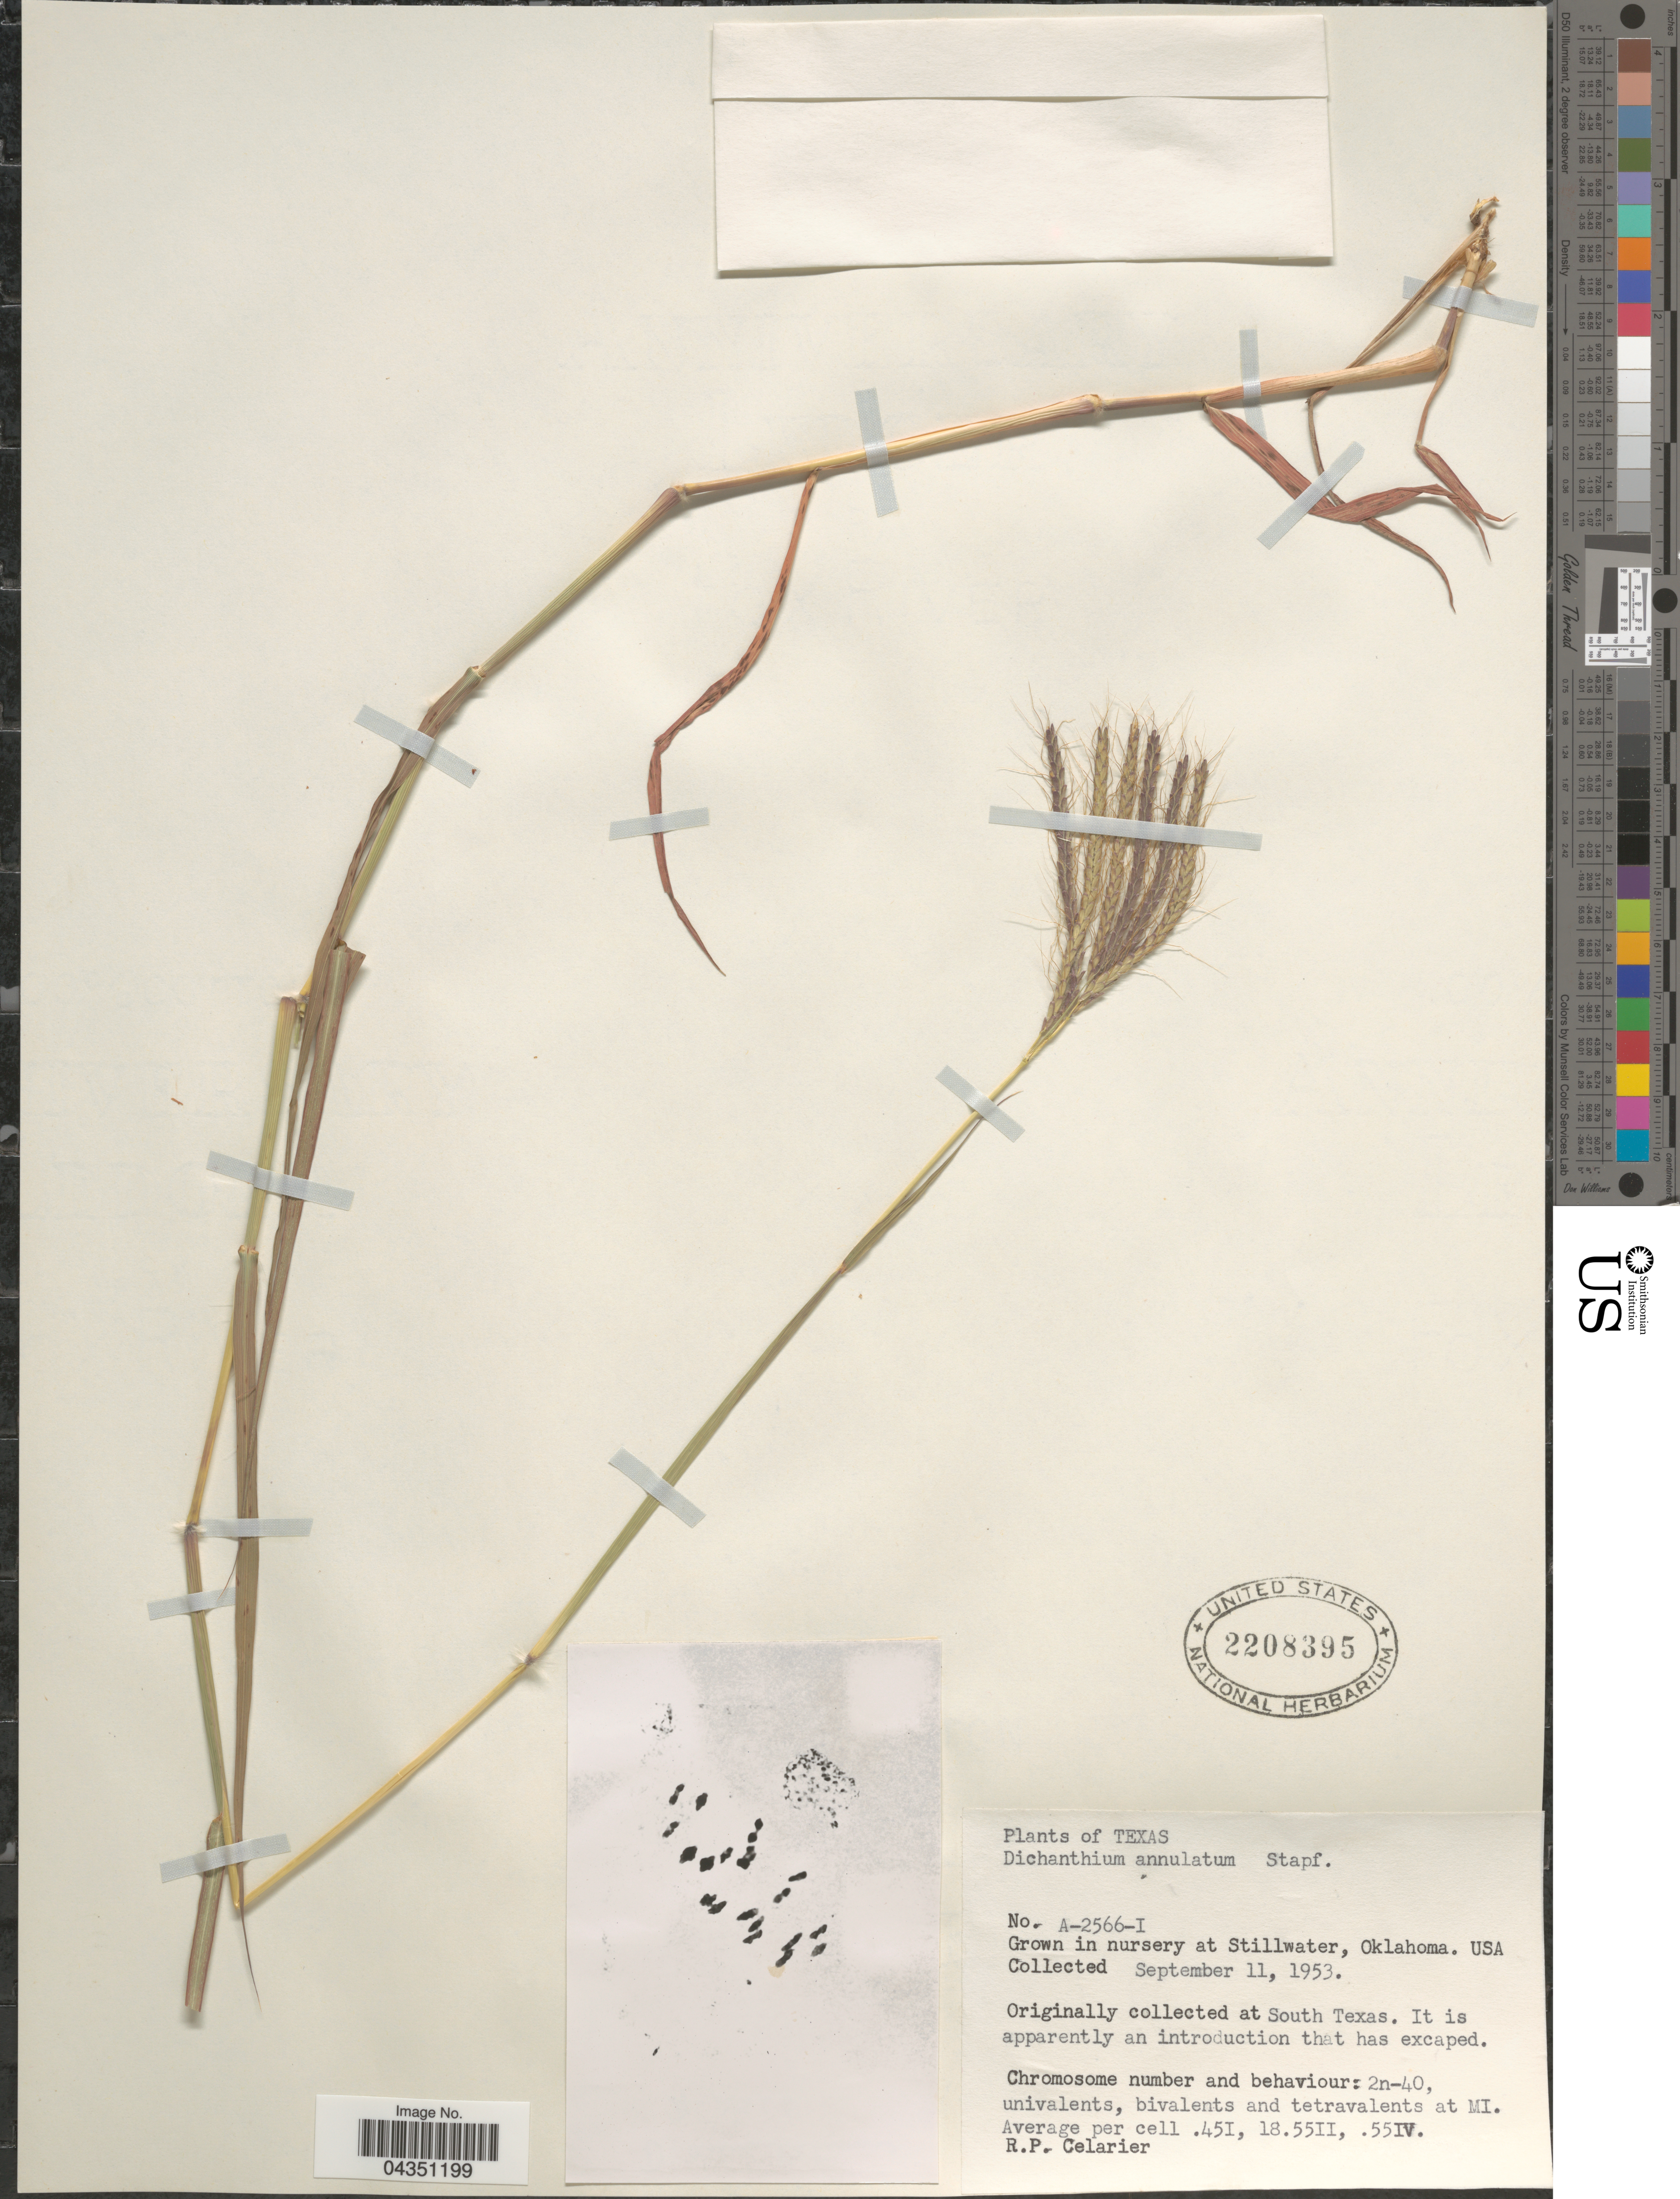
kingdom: Plantae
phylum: Tracheophyta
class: Liliopsida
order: Poales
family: Poaceae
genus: Dichanthium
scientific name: Dichanthium annulatum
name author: (Forssk.) Stapf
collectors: R. Celarier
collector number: A-2566-I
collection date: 1953-09-11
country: United States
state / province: Oklahoma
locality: In nursery at Stillwater.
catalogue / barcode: US 2208395